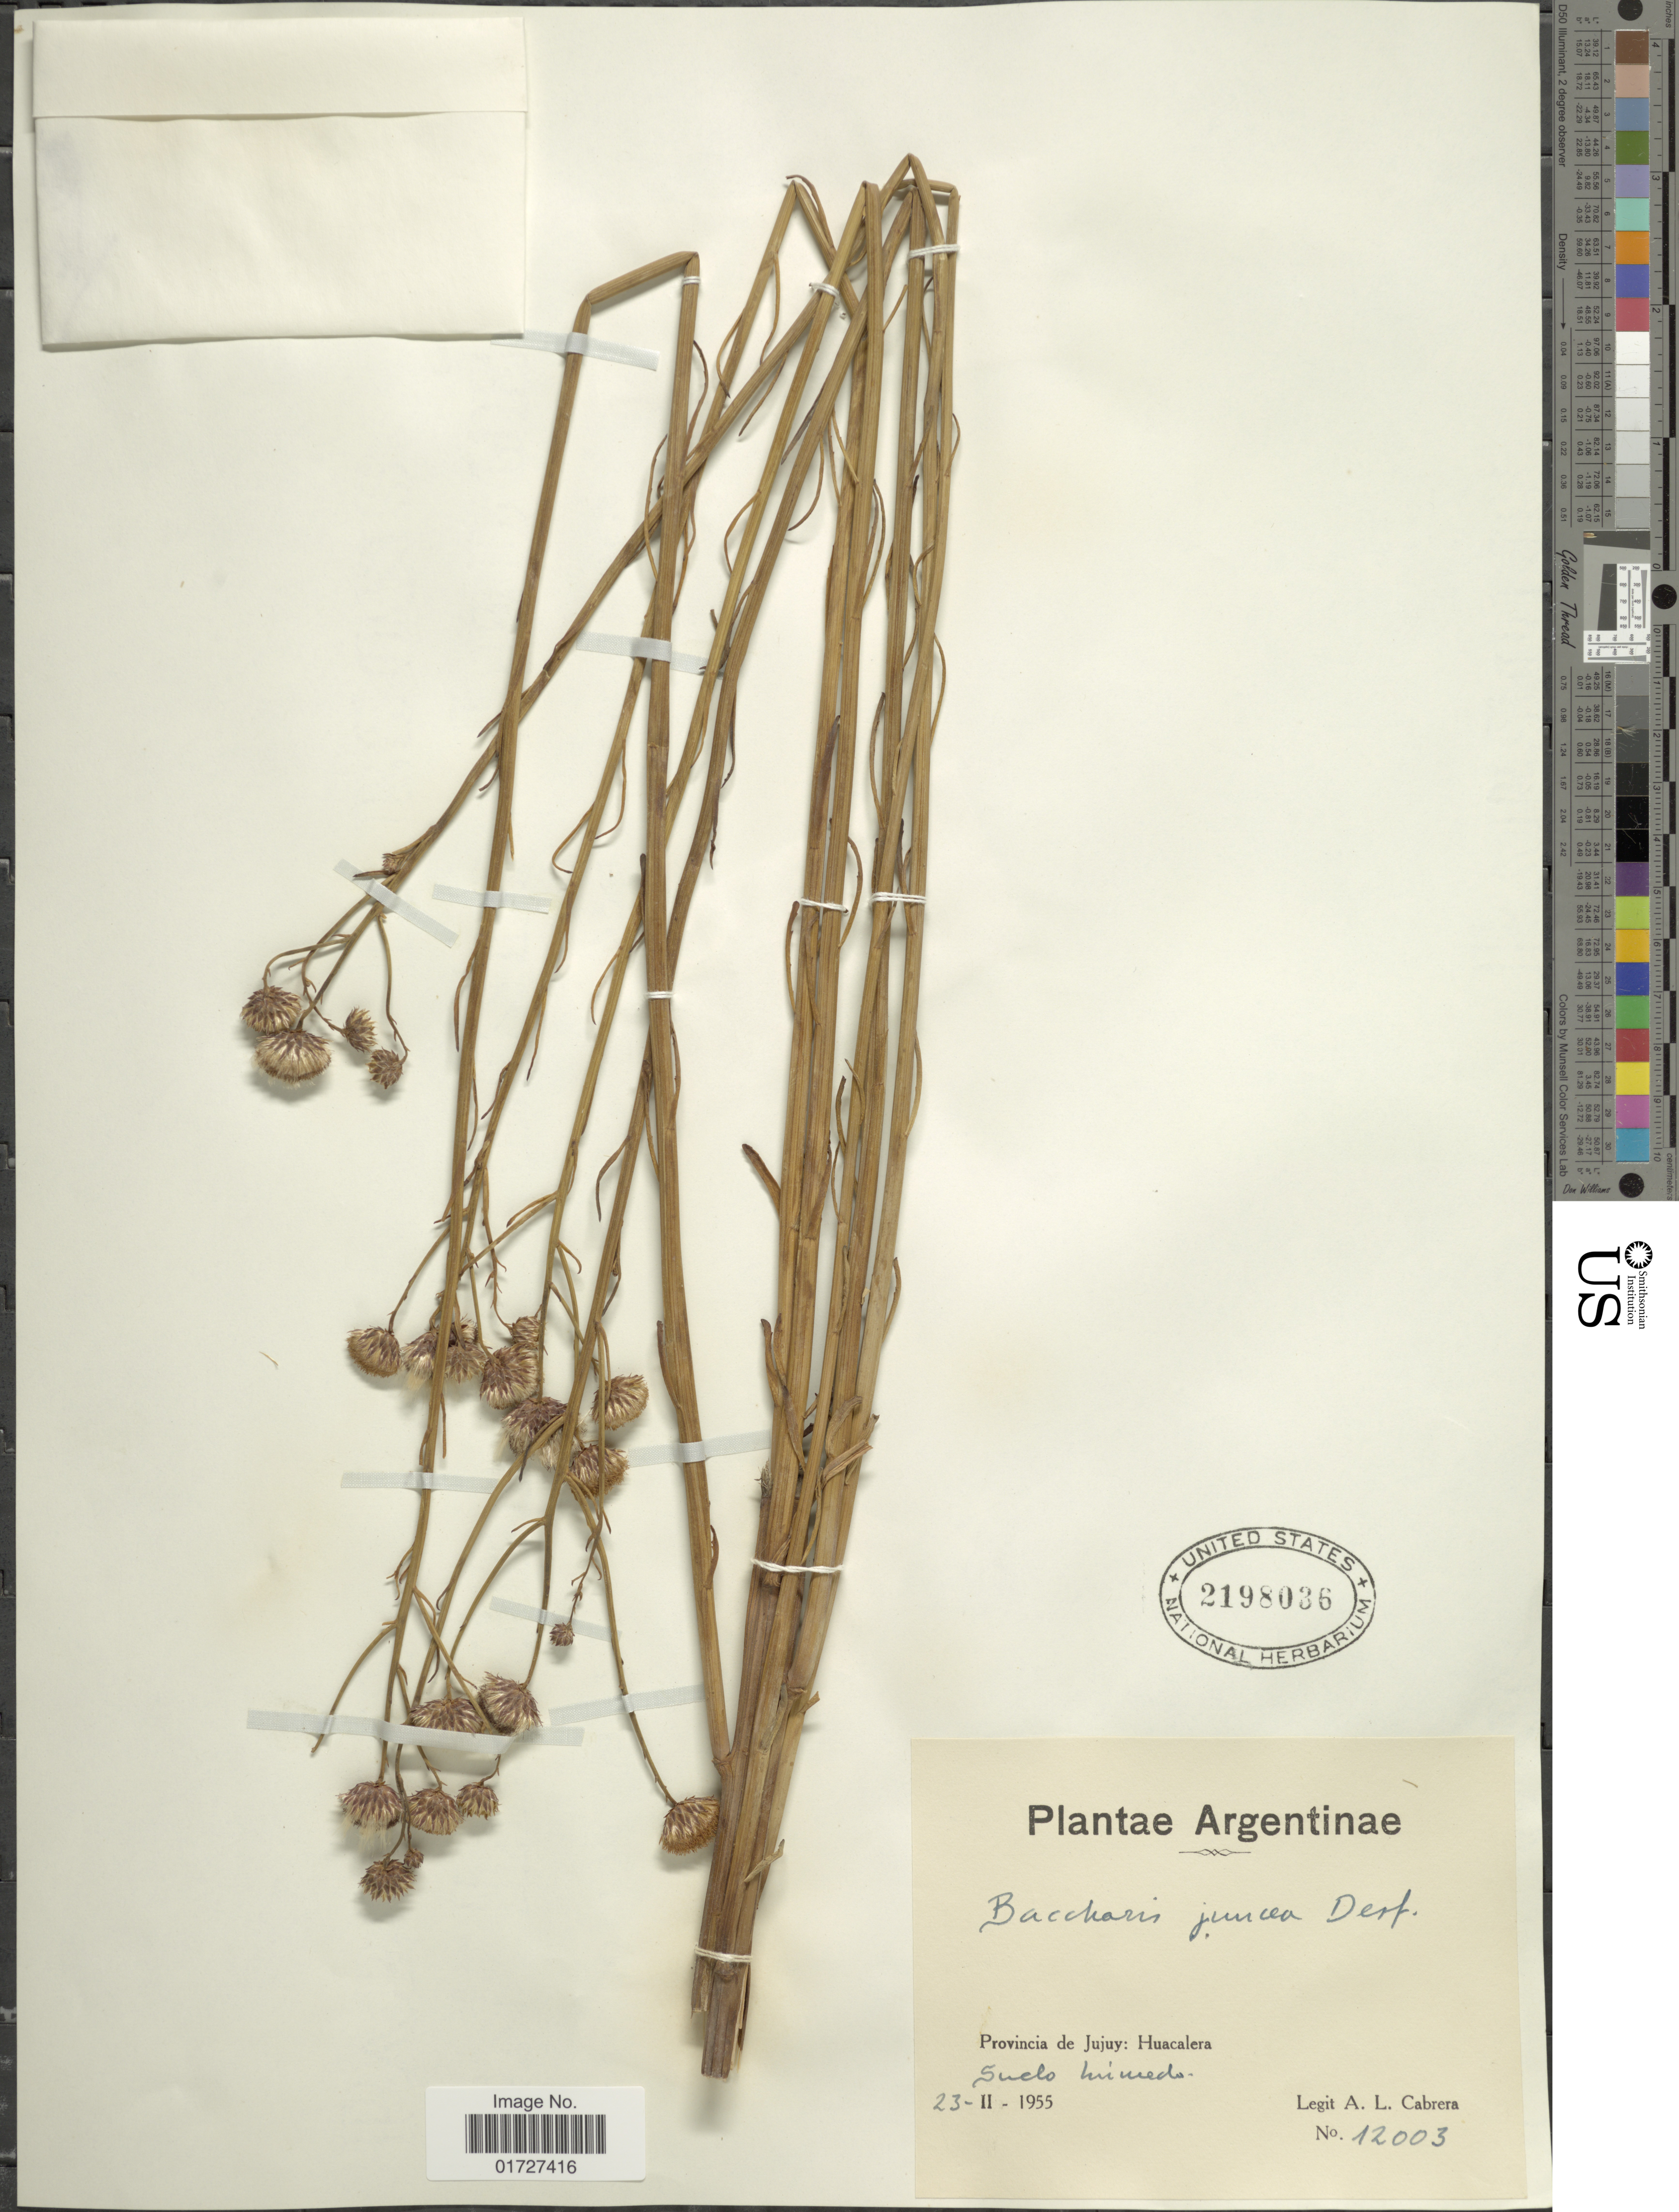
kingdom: Plantae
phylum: Tracheophyta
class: Magnoliopsida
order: Asterales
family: Asteraceae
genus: Baccharis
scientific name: Baccharis juncea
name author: (Lehm.) Desf.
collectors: A. L. Cabrera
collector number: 12003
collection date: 1955-02-23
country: Argentina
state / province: Jujuy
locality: Huacalera, Suelo Mimedo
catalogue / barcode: US 2198036